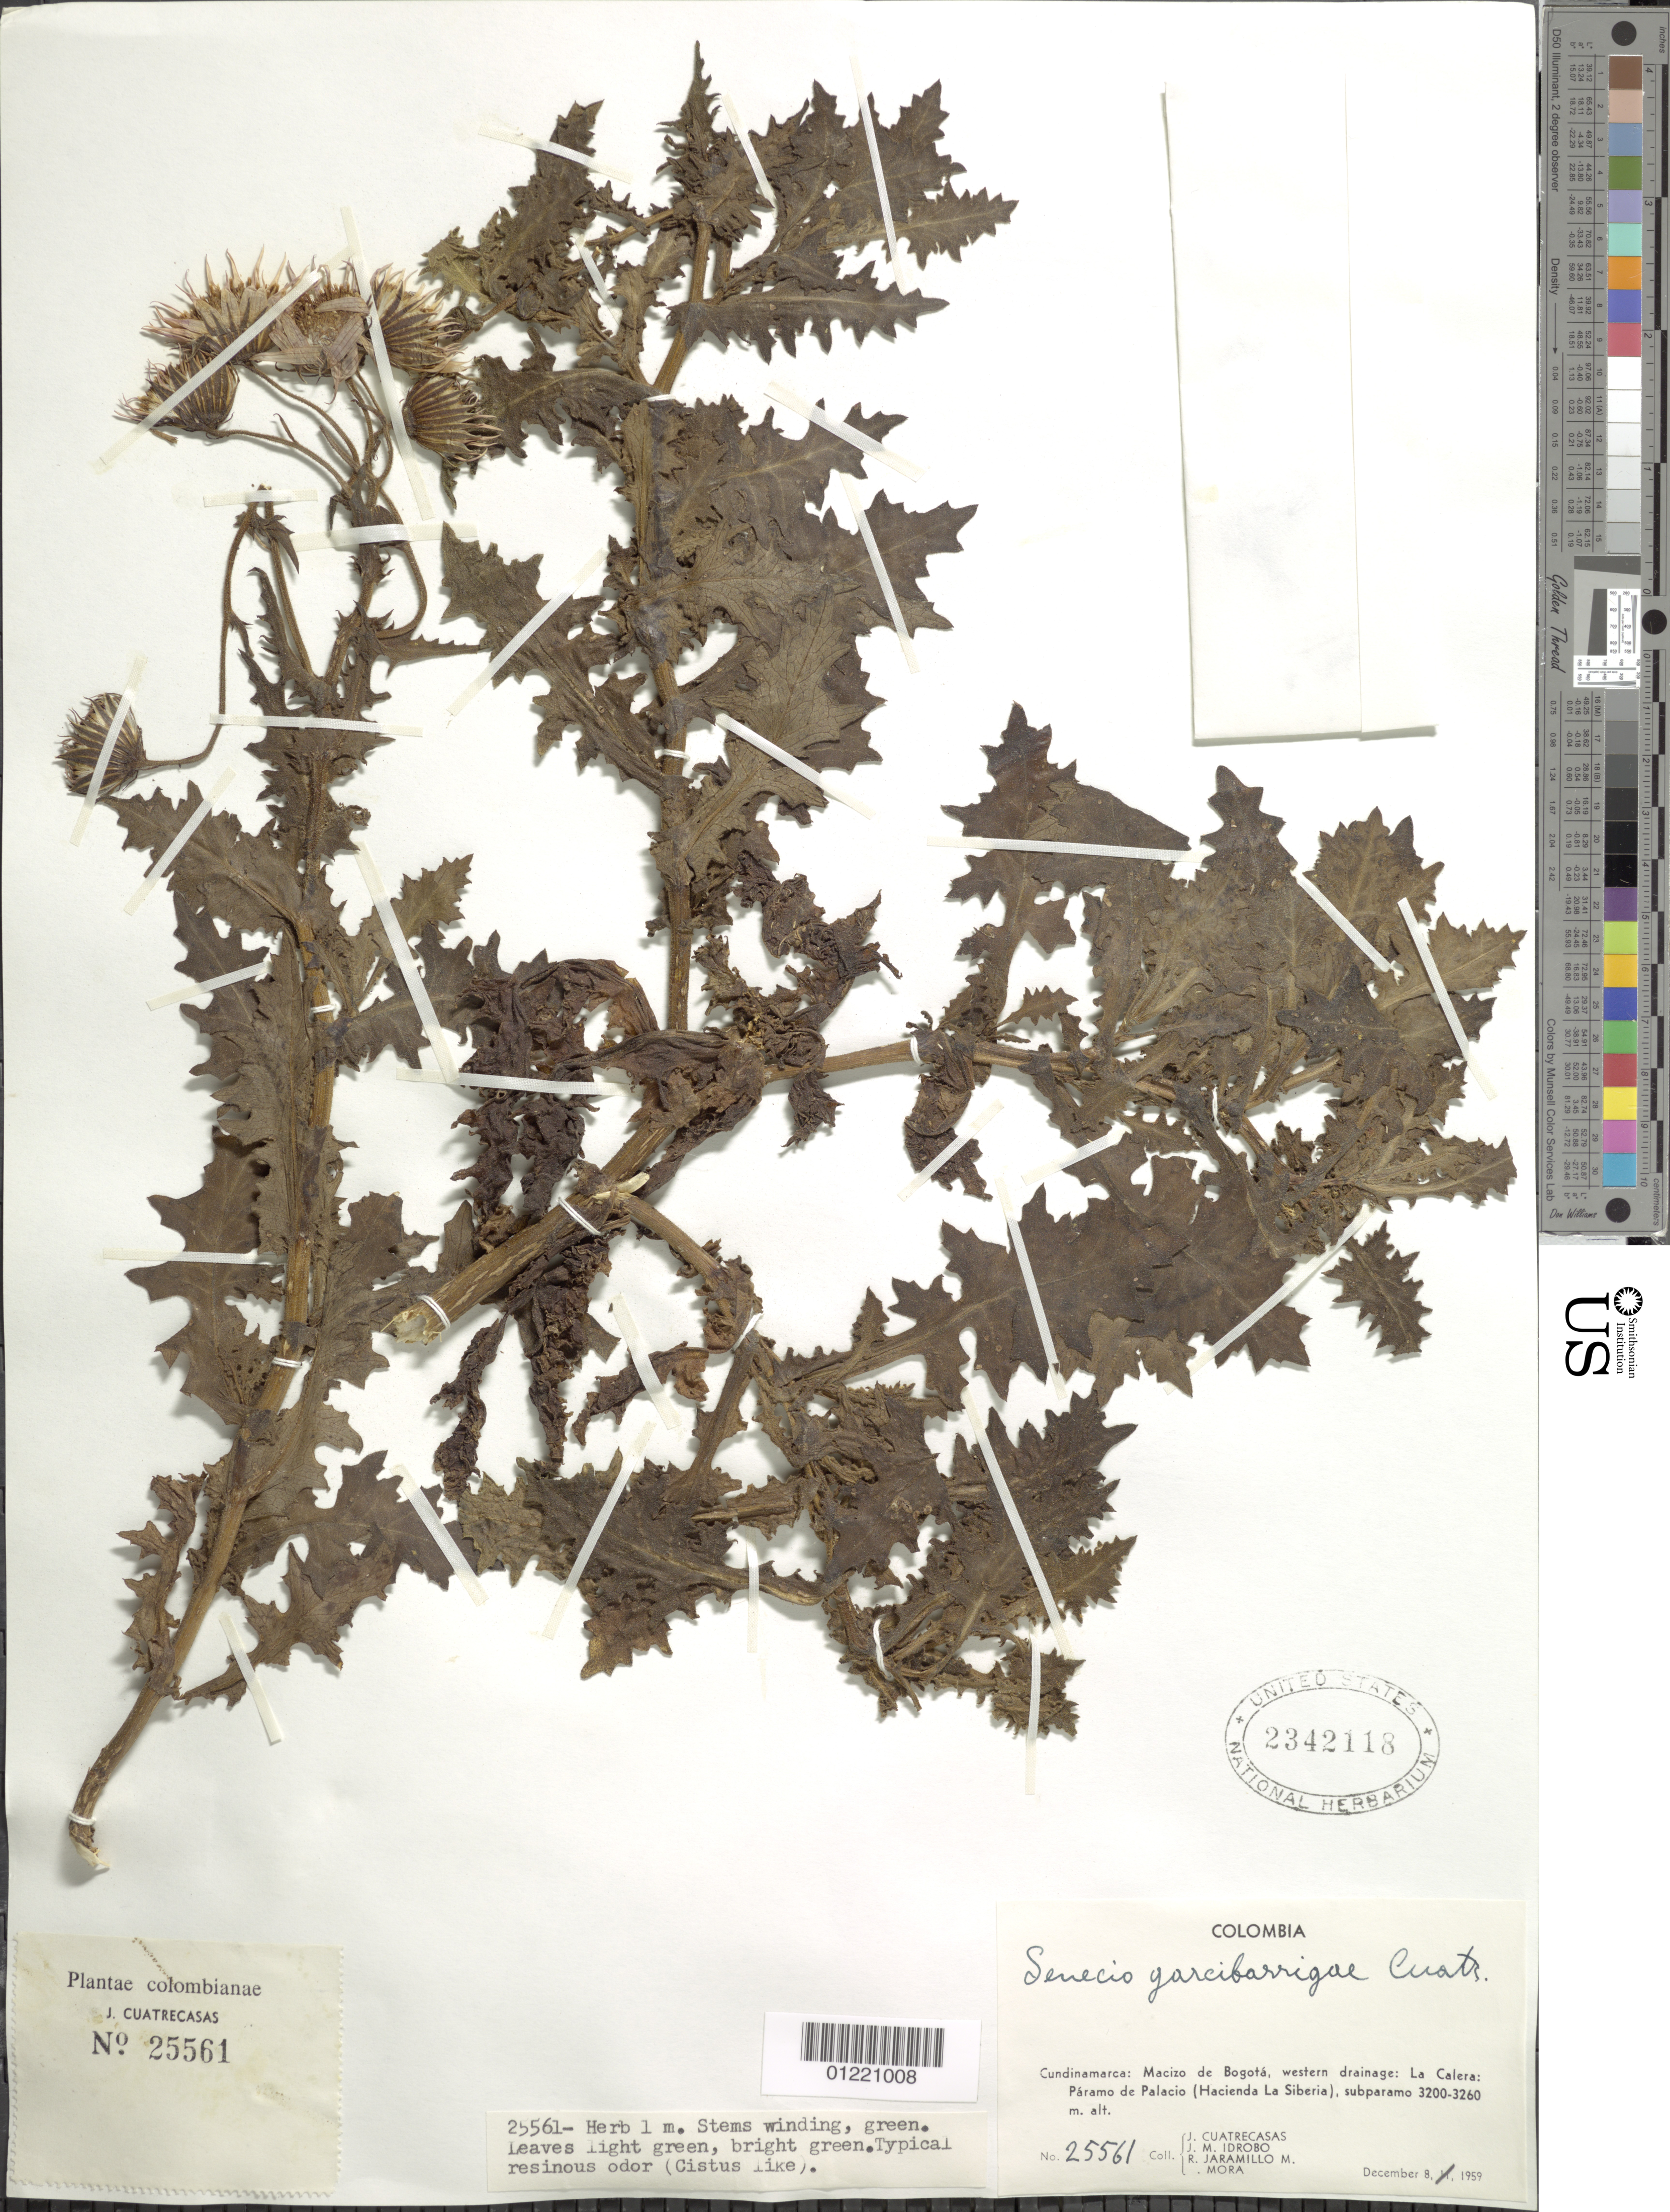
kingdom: Plantae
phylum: Tracheophyta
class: Magnoliopsida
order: Asterales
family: Asteraceae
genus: Senecio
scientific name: Senecio garcibarrigae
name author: Cuatrec.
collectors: J. Cuatrecasas, J. M. Idrobo, R. Jaramillo M. & L. Mora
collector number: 25561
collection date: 1959-12-08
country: Colombia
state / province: Cundinamarca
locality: Macizo de Bogota, western drainage: La Calera: Paramo de Palacio (Hacienda La Siberia), subparamo.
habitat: subparamo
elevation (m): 3200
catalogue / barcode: US 2342118